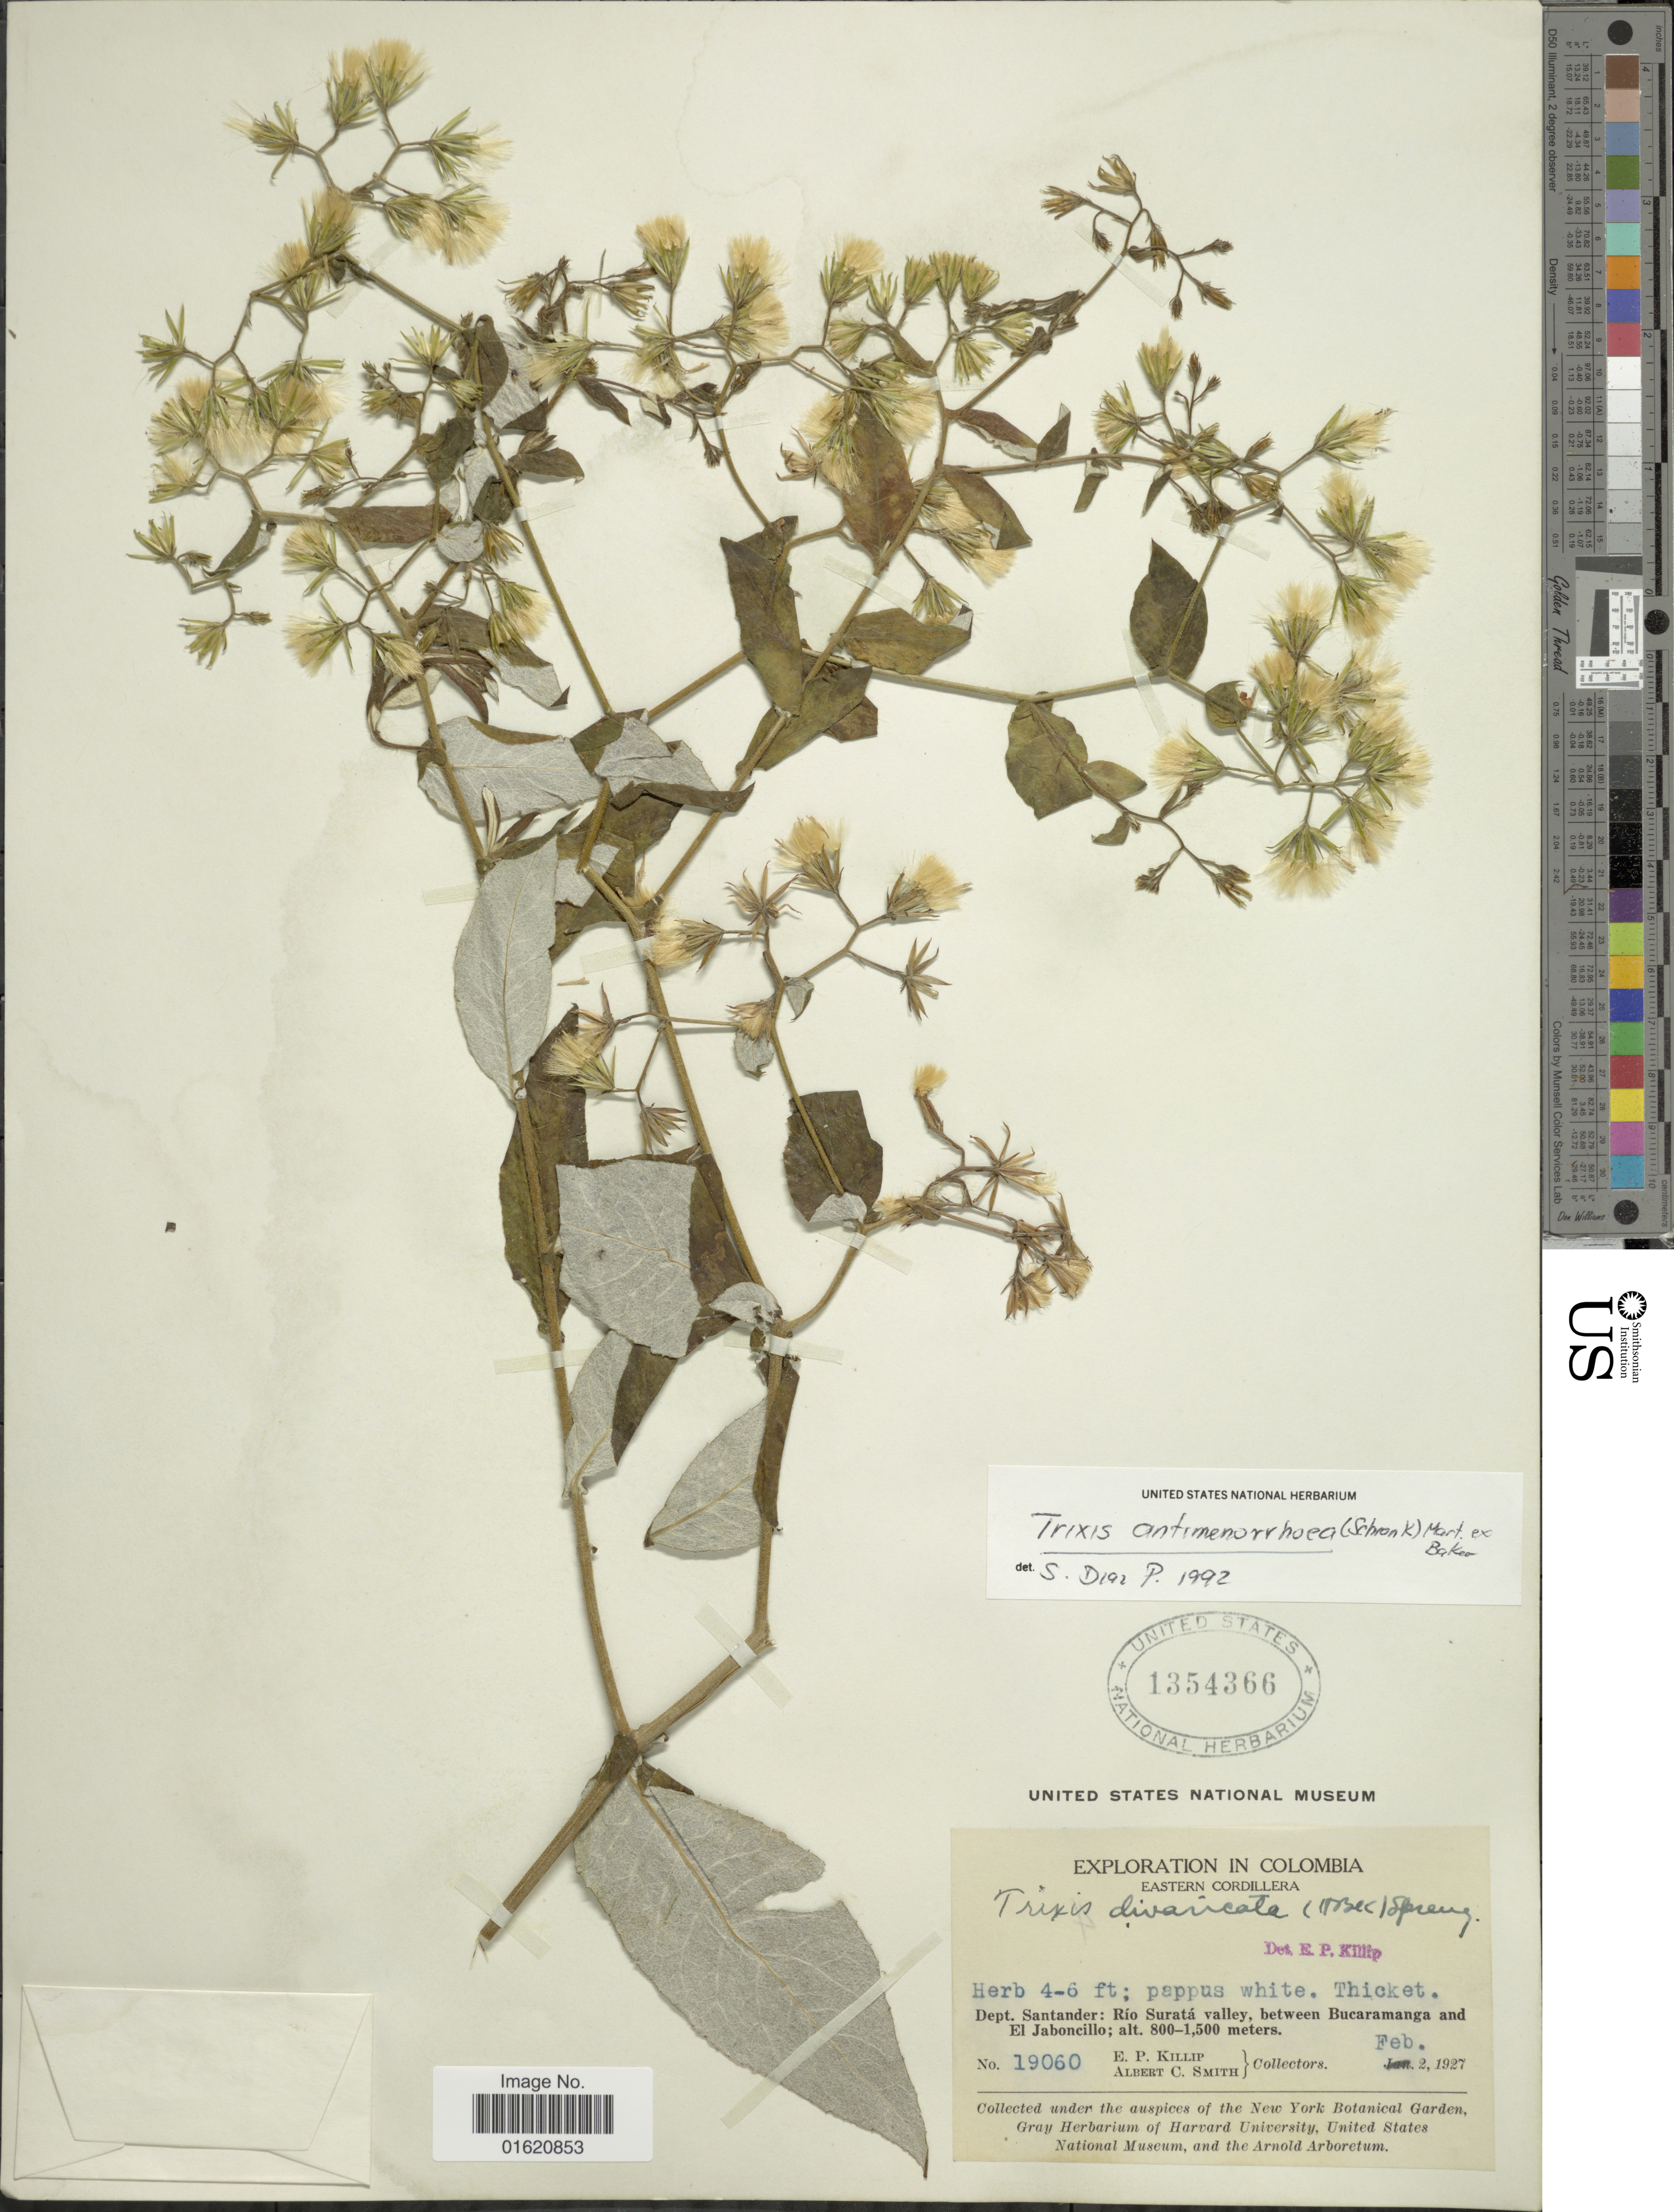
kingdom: Plantae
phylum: Tracheophyta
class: Magnoliopsida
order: Asterales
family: Asteraceae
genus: Trixis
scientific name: Trixis antimenorrhoea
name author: (Schrank) Mart. ex Kuntze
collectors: E. P. Killip & A. C. Smith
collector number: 19060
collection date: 1927-02-02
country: Colombia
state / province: Santander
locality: Eastern Coridllera, Río Suratá valley, between Bucaramanga and el Jaboncillo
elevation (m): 800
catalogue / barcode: US 1354366